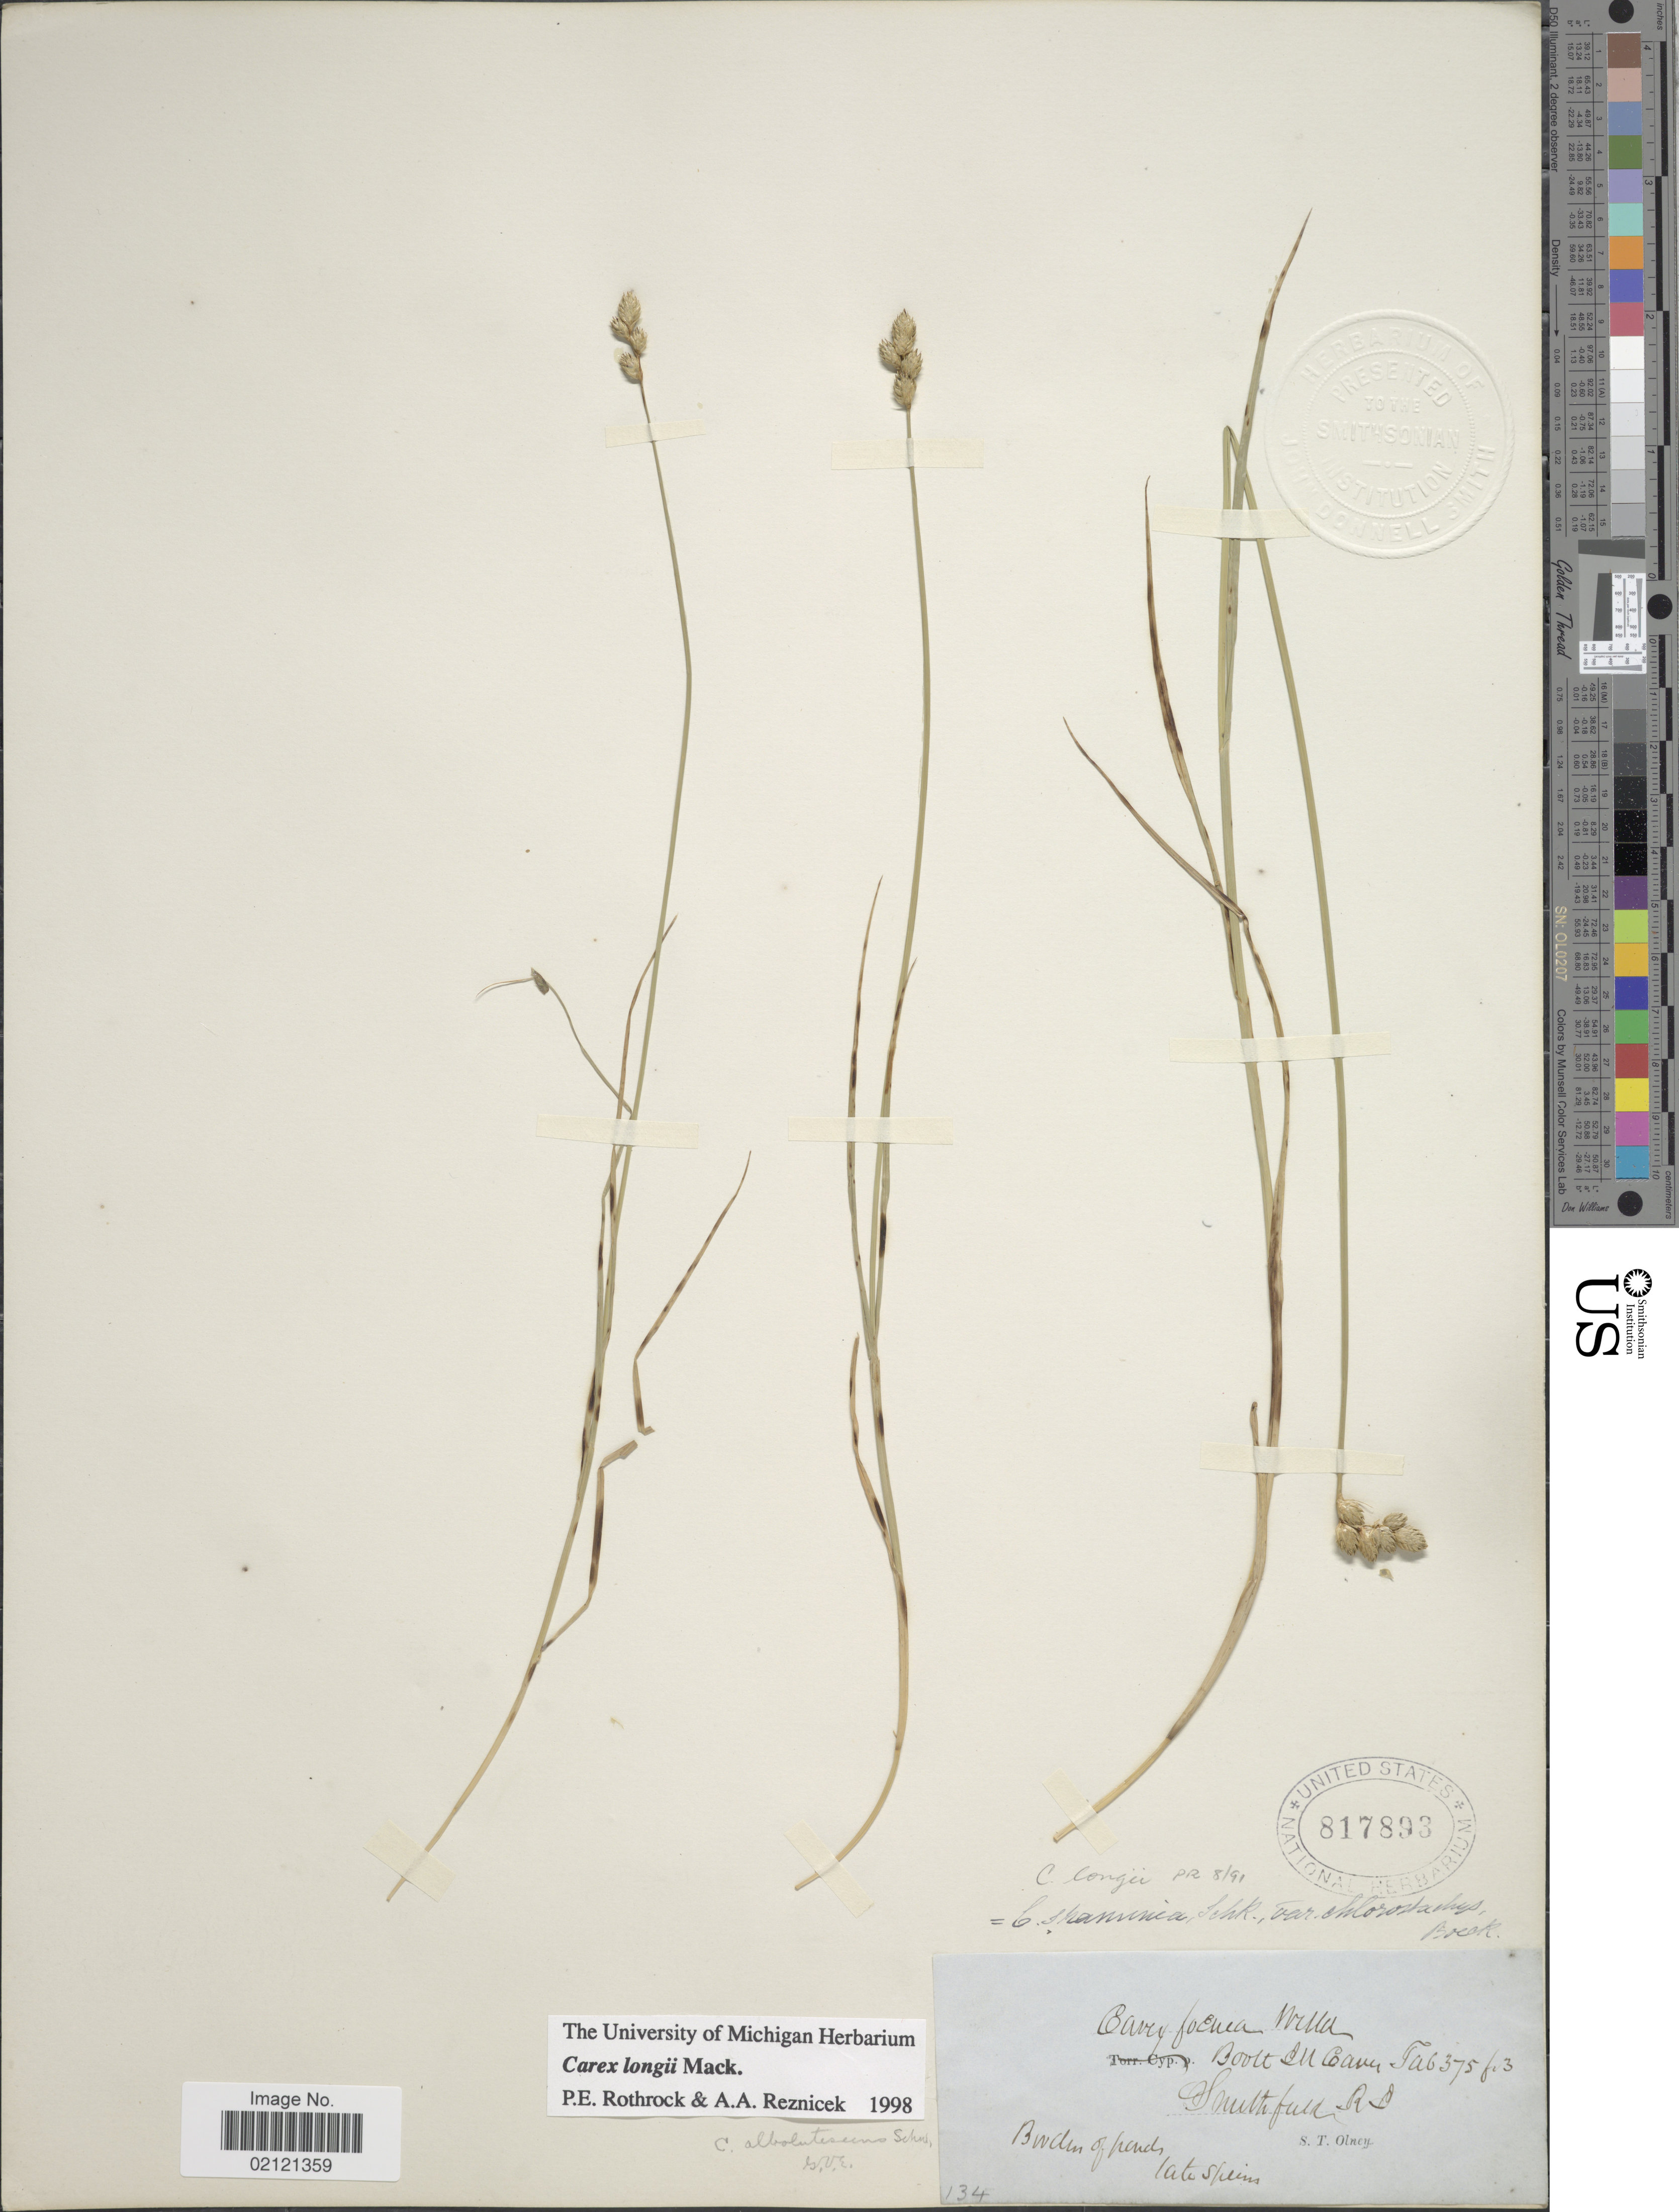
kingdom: Plantae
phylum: Tracheophyta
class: Liliopsida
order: Poales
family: Cyperaceae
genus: Carex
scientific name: Carex longii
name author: Mack.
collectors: S. Olney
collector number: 134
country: United States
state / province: Rhode Island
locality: Smithfield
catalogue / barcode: US 817893